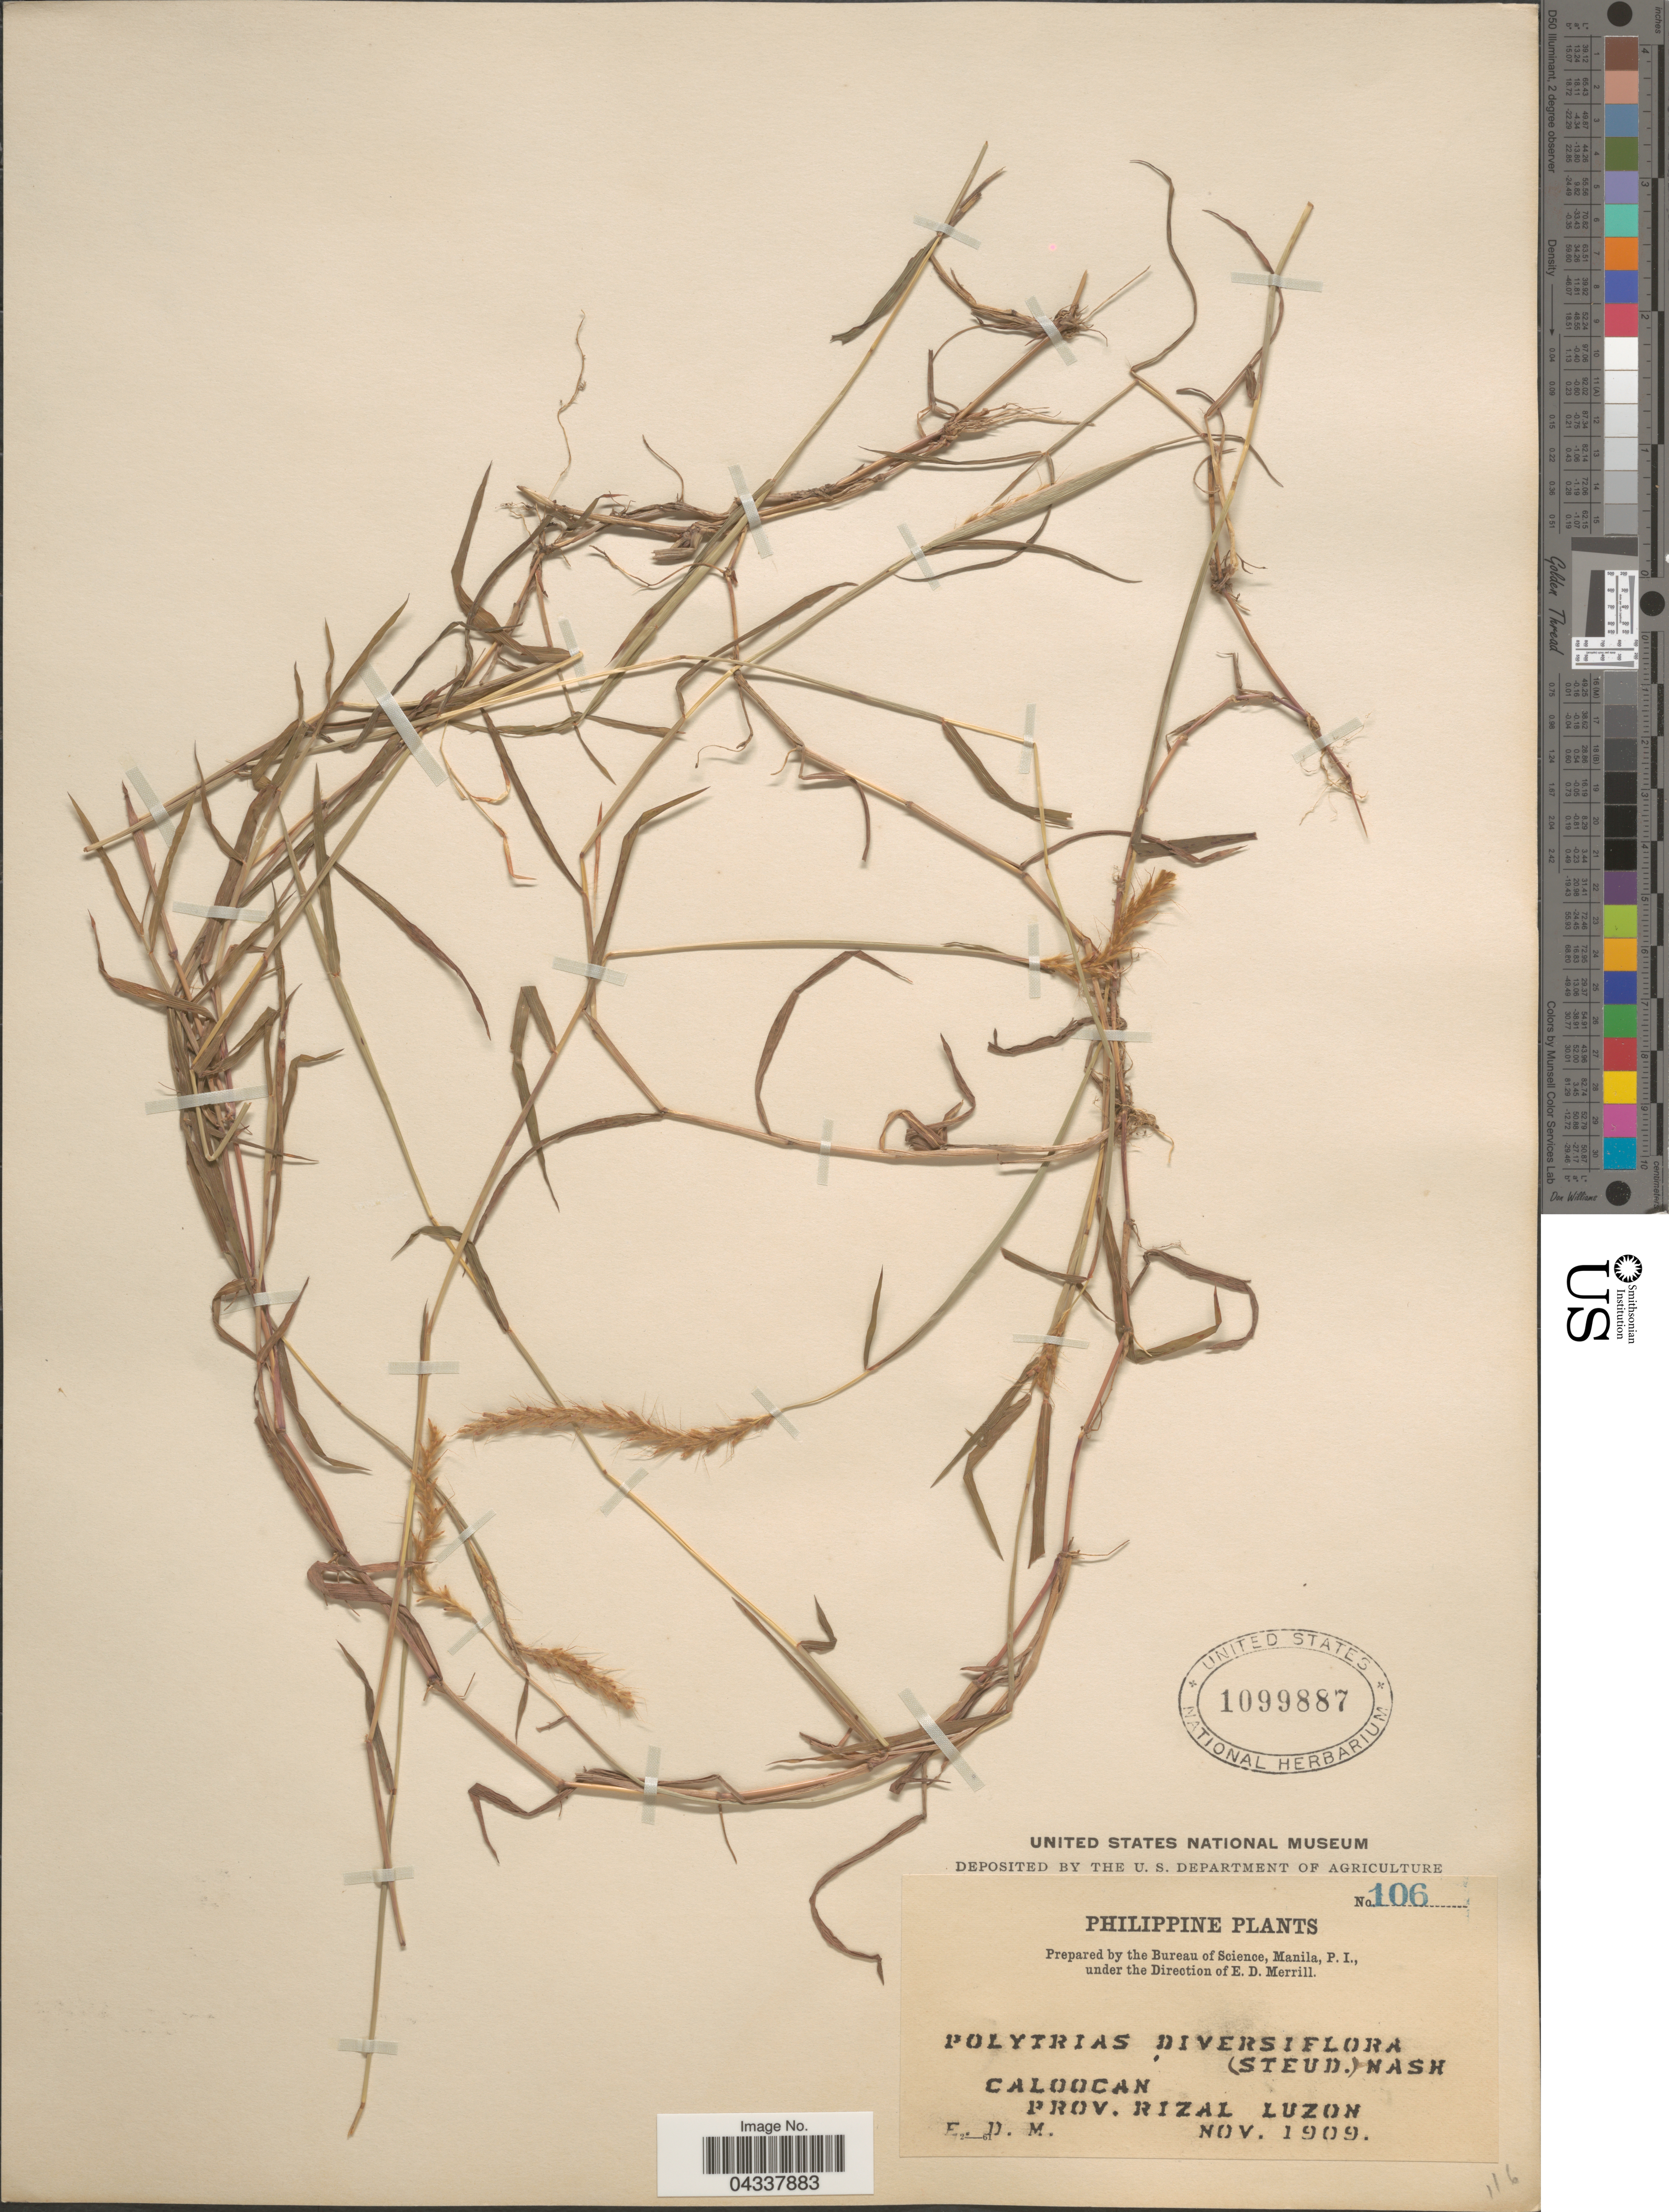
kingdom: Plantae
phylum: Tracheophyta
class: Liliopsida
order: Poales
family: Poaceae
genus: Polytrias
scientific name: Polytrias indica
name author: (Houtt.) Veldkamp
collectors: E. D. Merrill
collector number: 106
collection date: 1909-11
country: Philippines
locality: Caloocan. Prov. Rizal Luzon.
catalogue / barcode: US 1099887